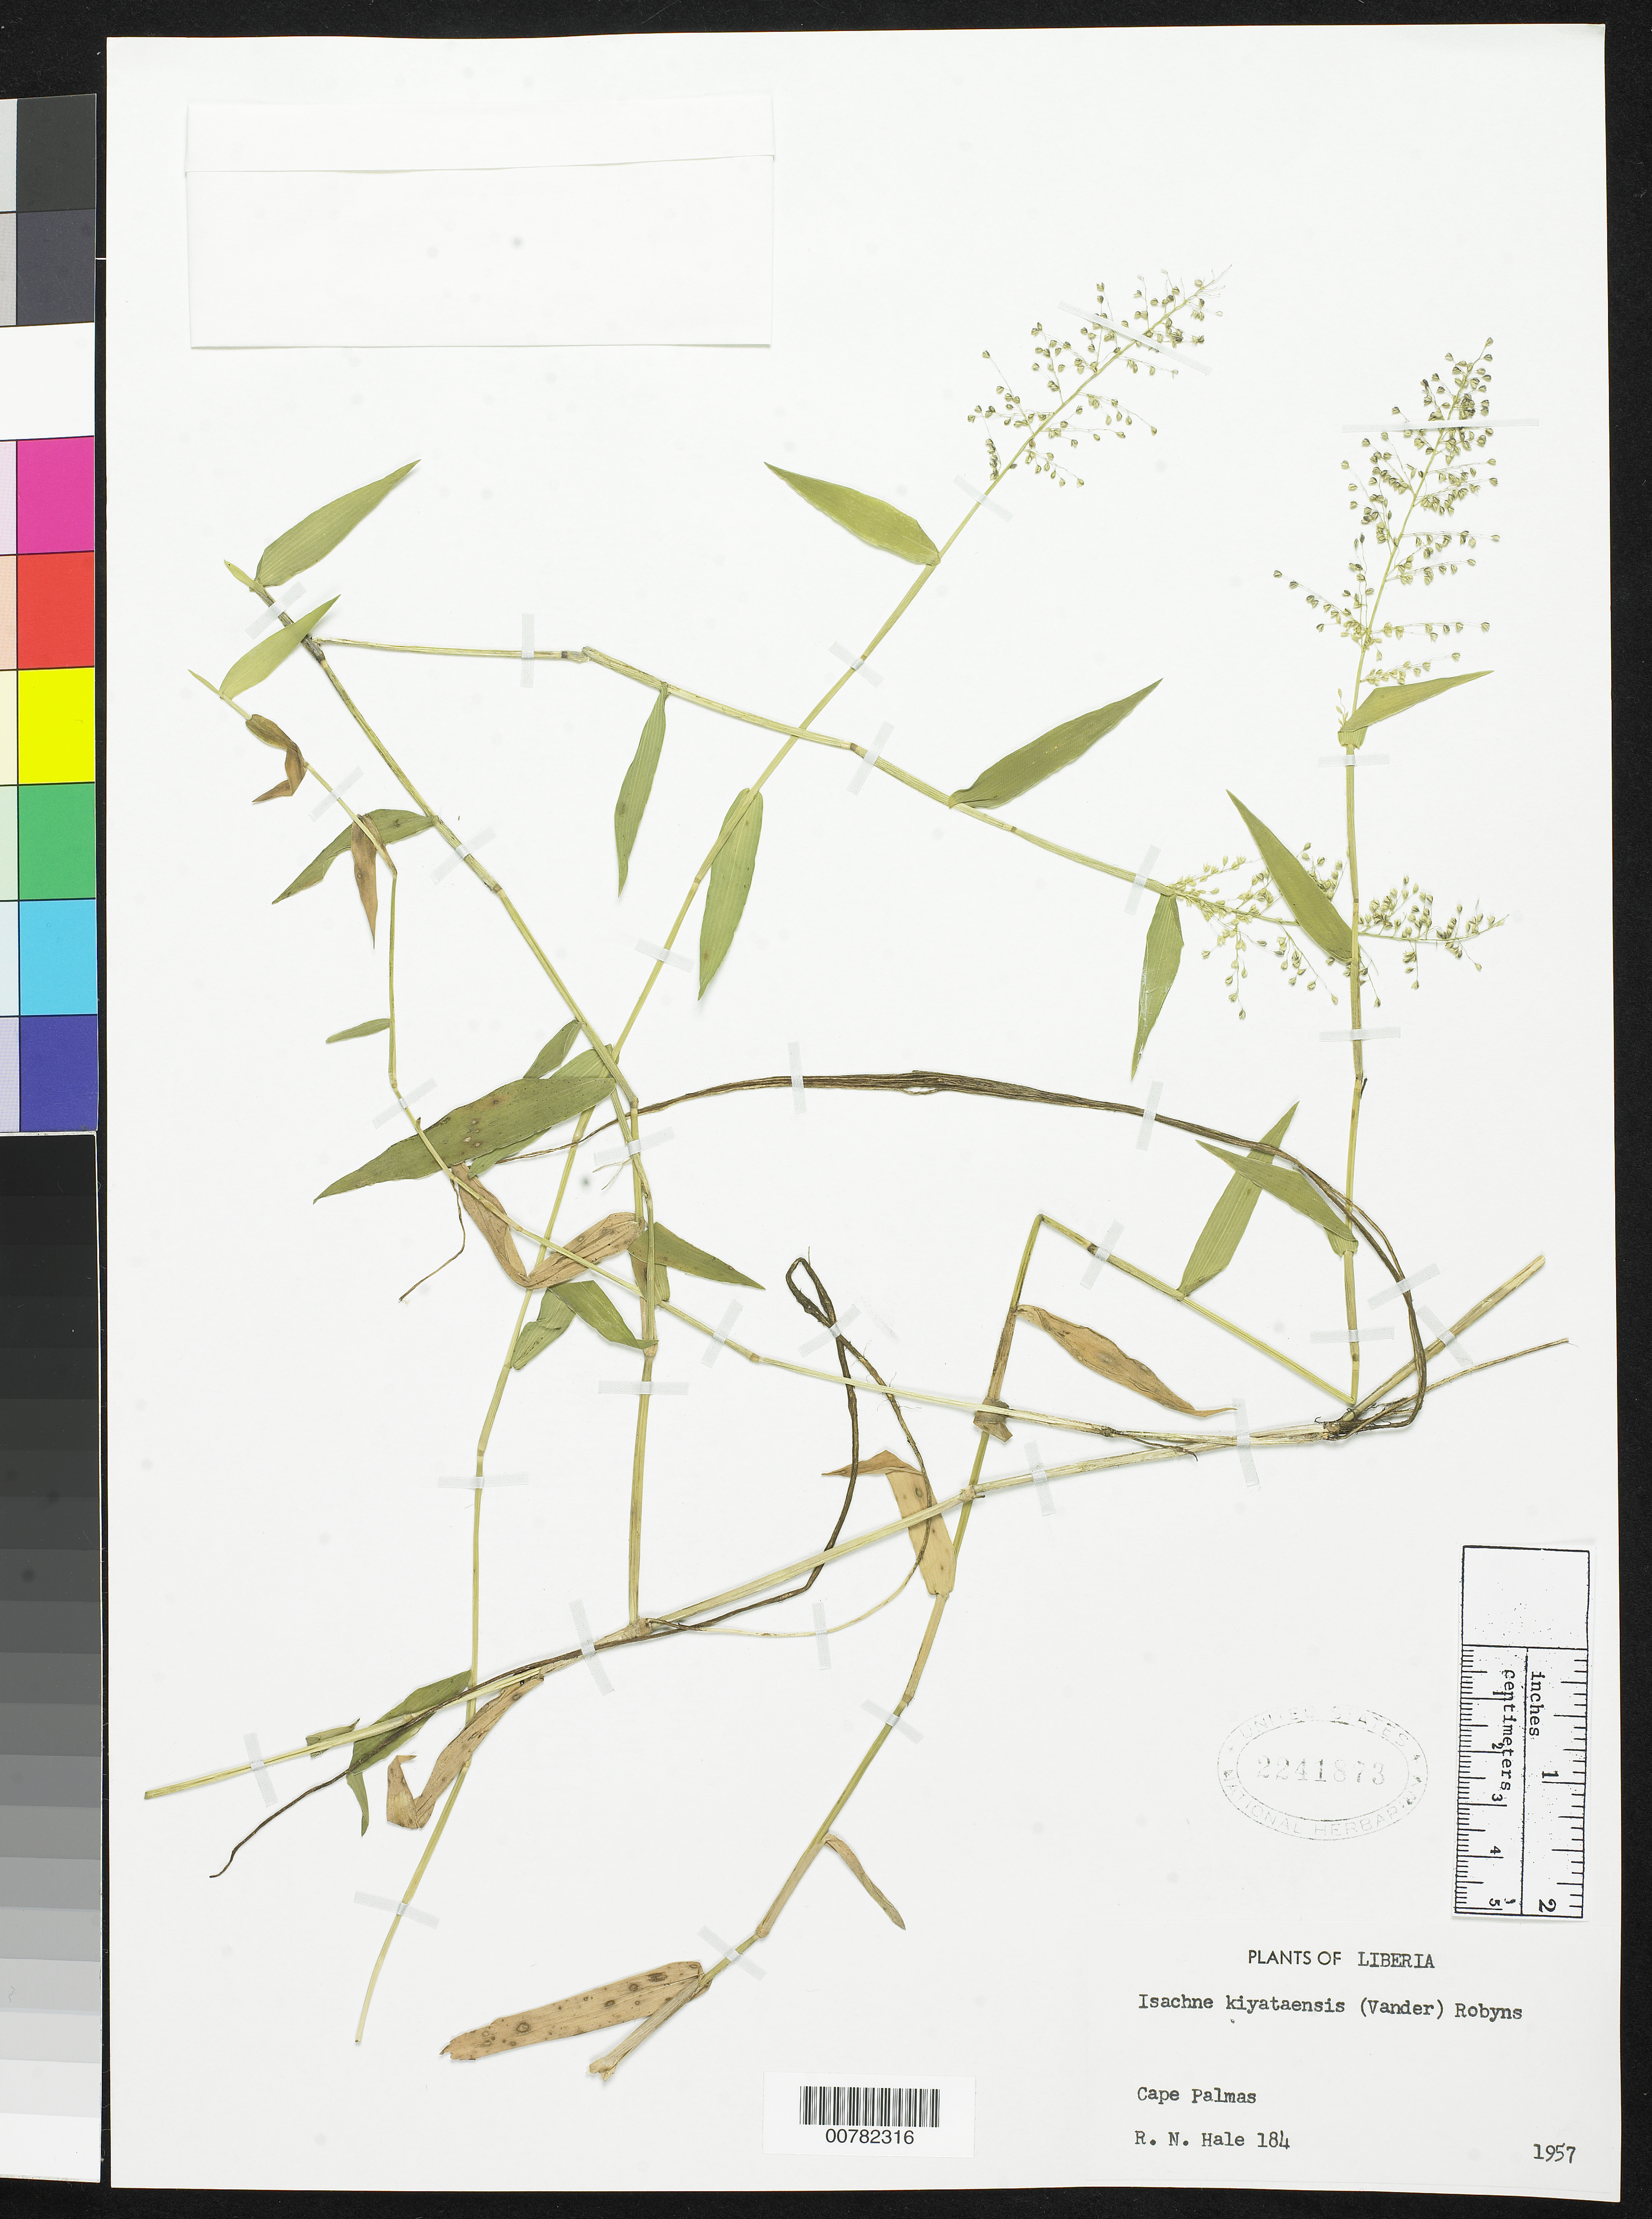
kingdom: Plantae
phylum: Tracheophyta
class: Liliopsida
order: Poales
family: Poaceae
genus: Isachne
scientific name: Isachne kiyataensis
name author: (Vanderyst) Robyns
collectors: R. N. Hale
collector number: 184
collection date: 1957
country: Liberia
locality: Cape Palmas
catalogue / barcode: US 2241873